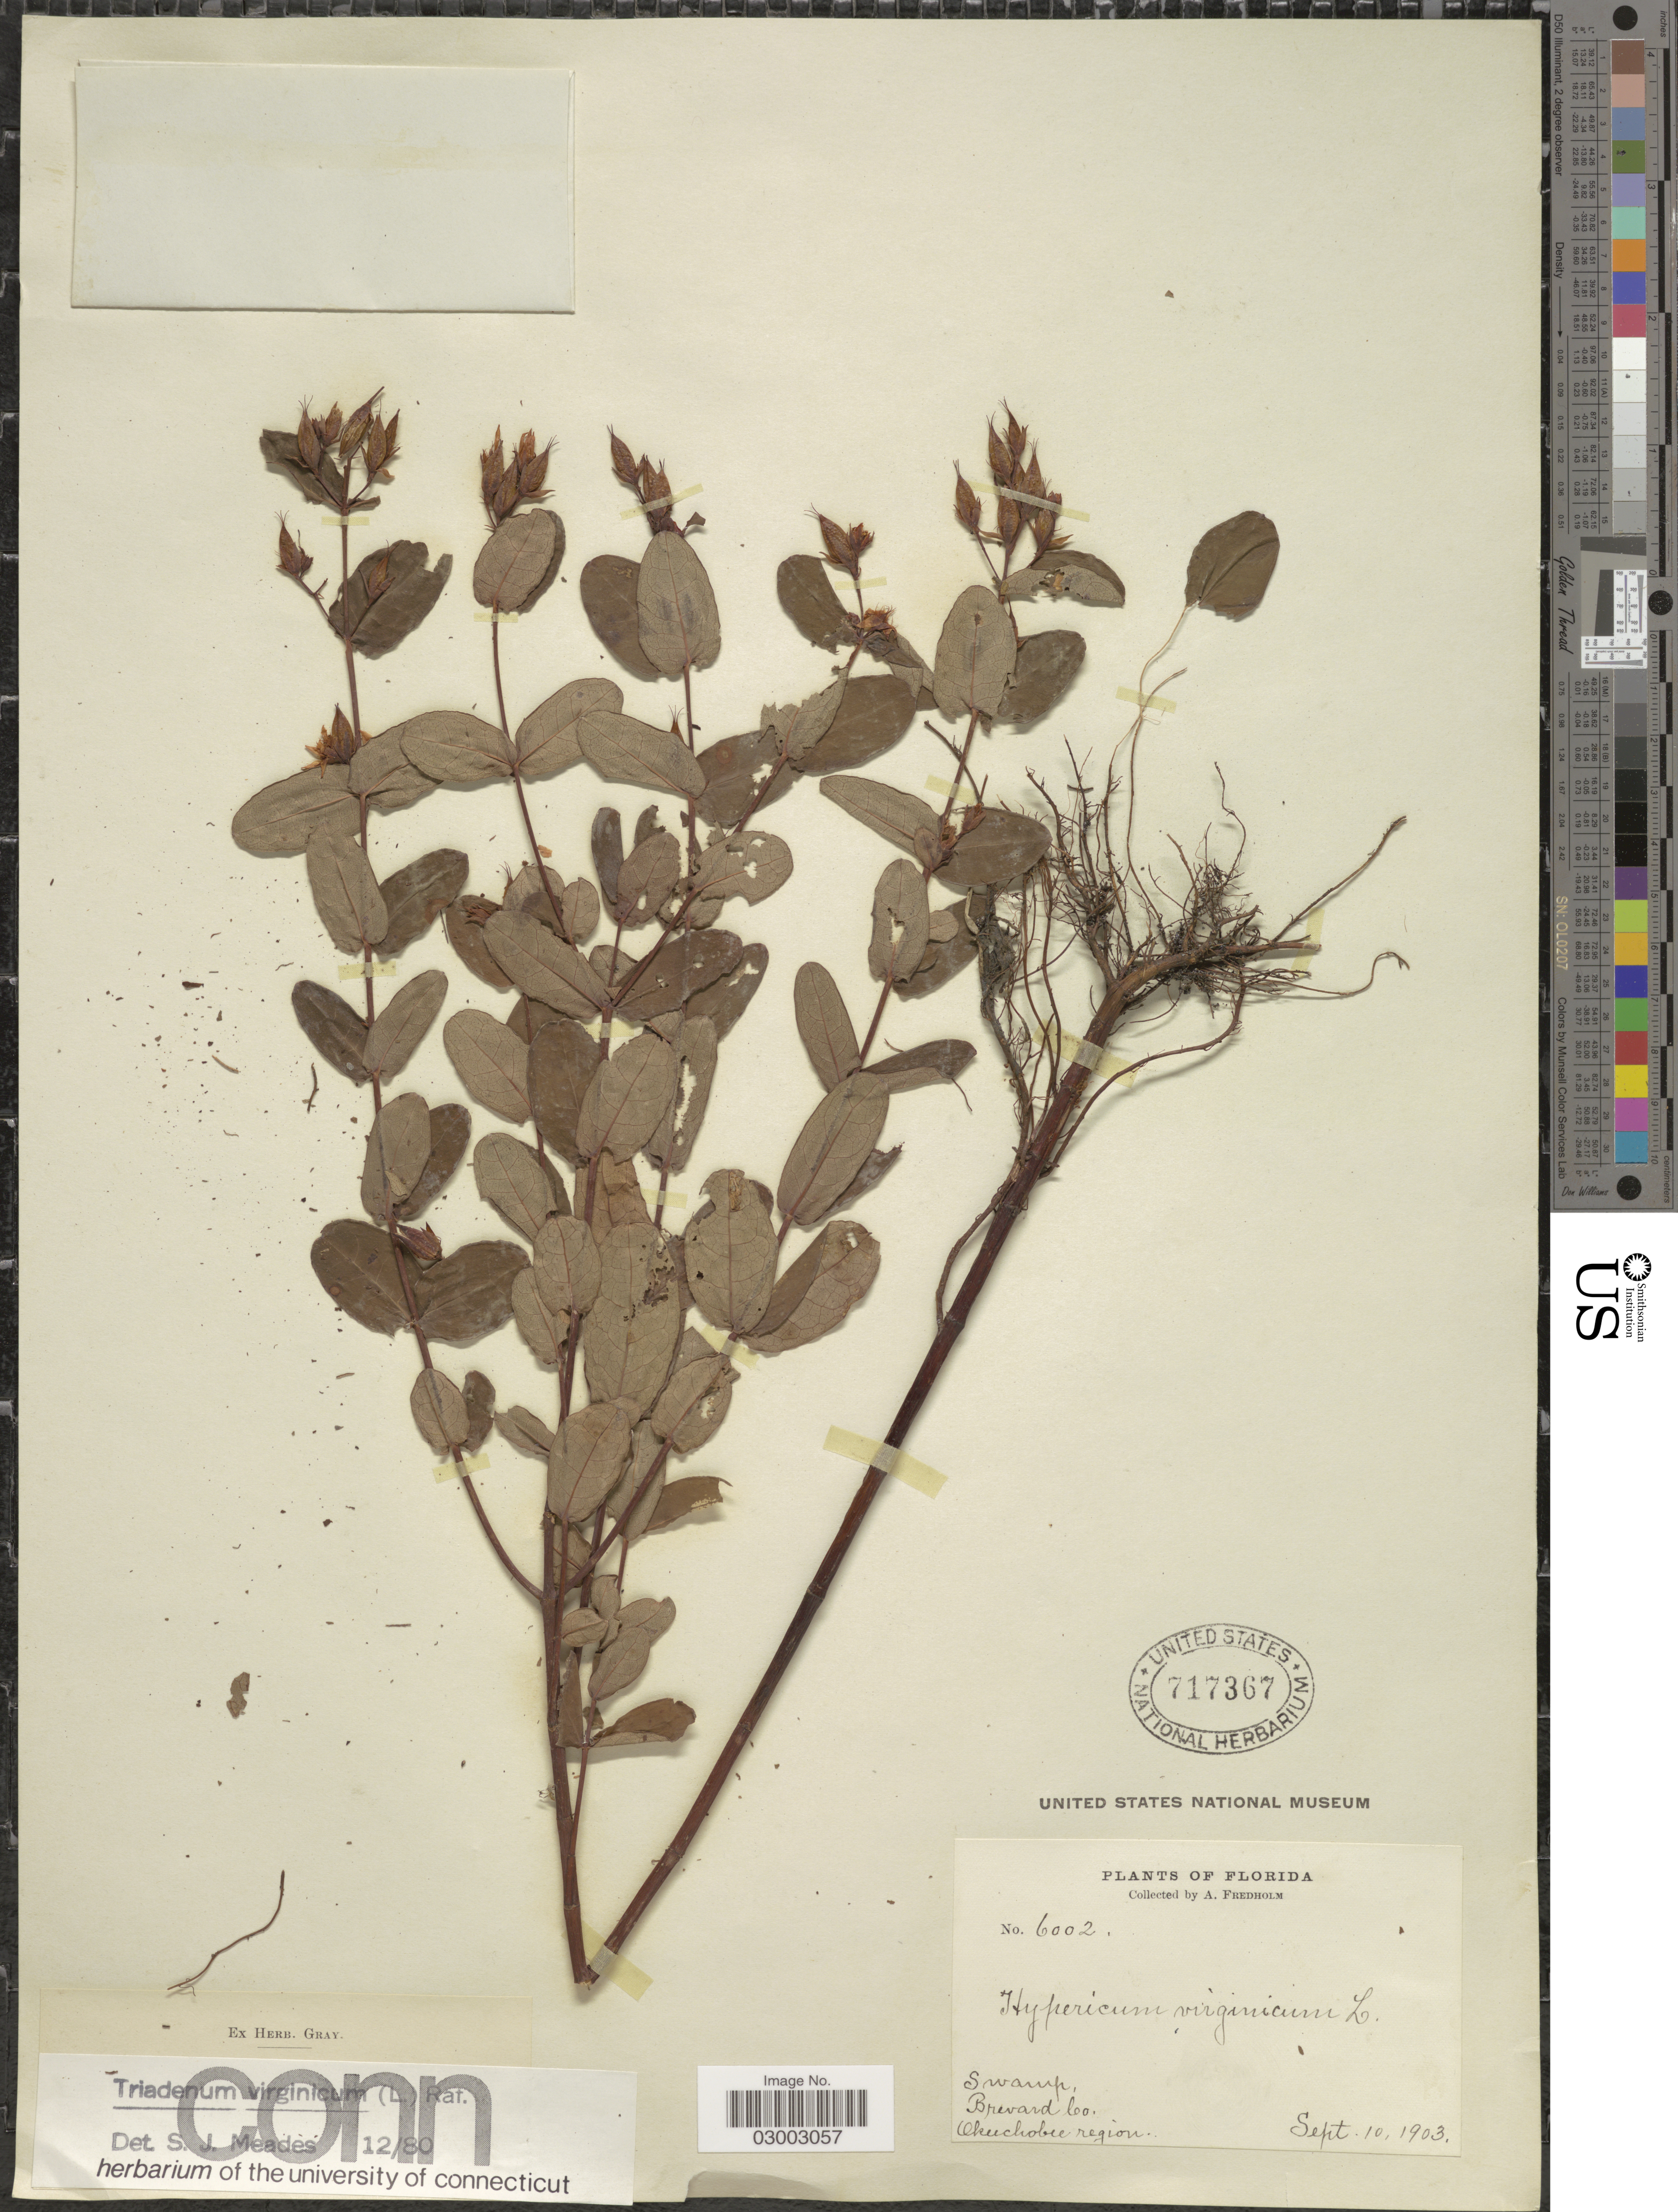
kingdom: Plantae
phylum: Tracheophyta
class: Magnoliopsida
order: Malpighiales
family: Hypericaceae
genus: Hypericum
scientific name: Hypericum virginicum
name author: L.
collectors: A. Fredholm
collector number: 6002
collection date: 1903-09-10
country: United States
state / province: Florida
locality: Swamp, Brevard Co., Okeechobee region.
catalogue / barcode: US 717367